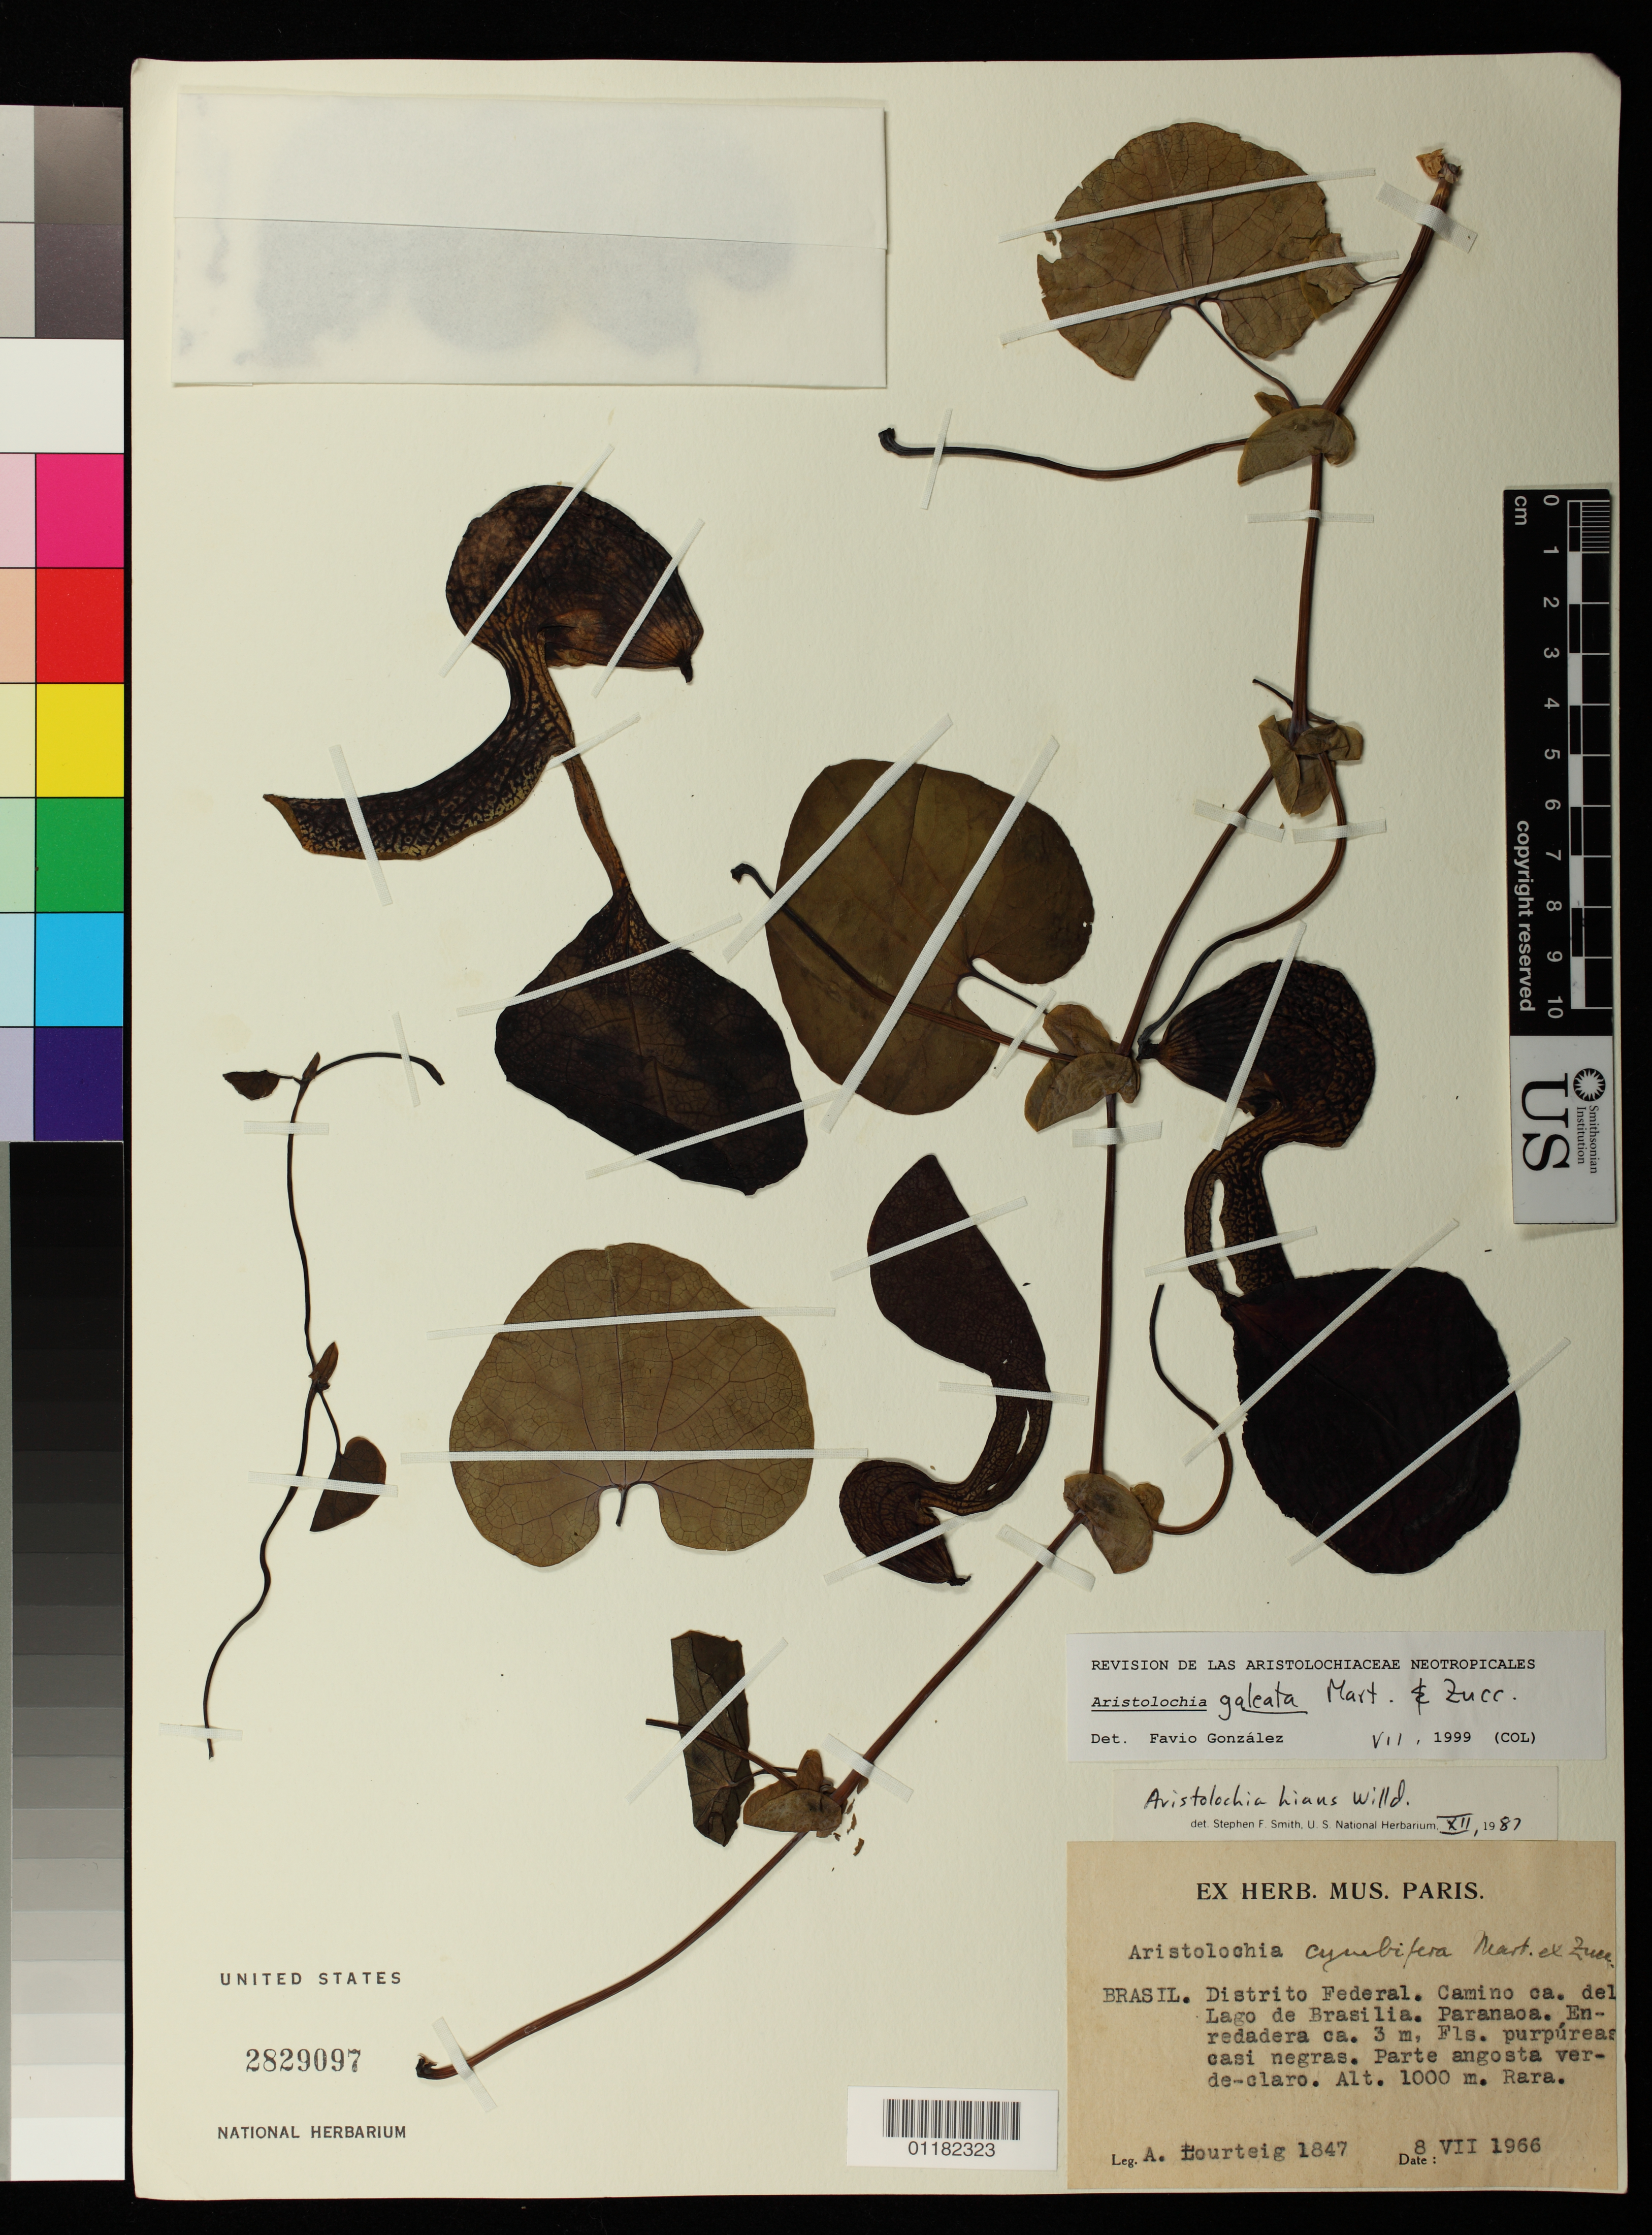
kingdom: Plantae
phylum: Tracheophyta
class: Magnoliopsida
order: Piperales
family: Aristolochiaceae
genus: Aristolochia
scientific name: Aristolochia galeata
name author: Moritzi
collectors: A. Lourteig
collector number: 1847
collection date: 1966-07-08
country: Brazil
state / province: Distrito Federal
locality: Brasilia near Paranoá lake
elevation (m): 1000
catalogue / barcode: US 2829097